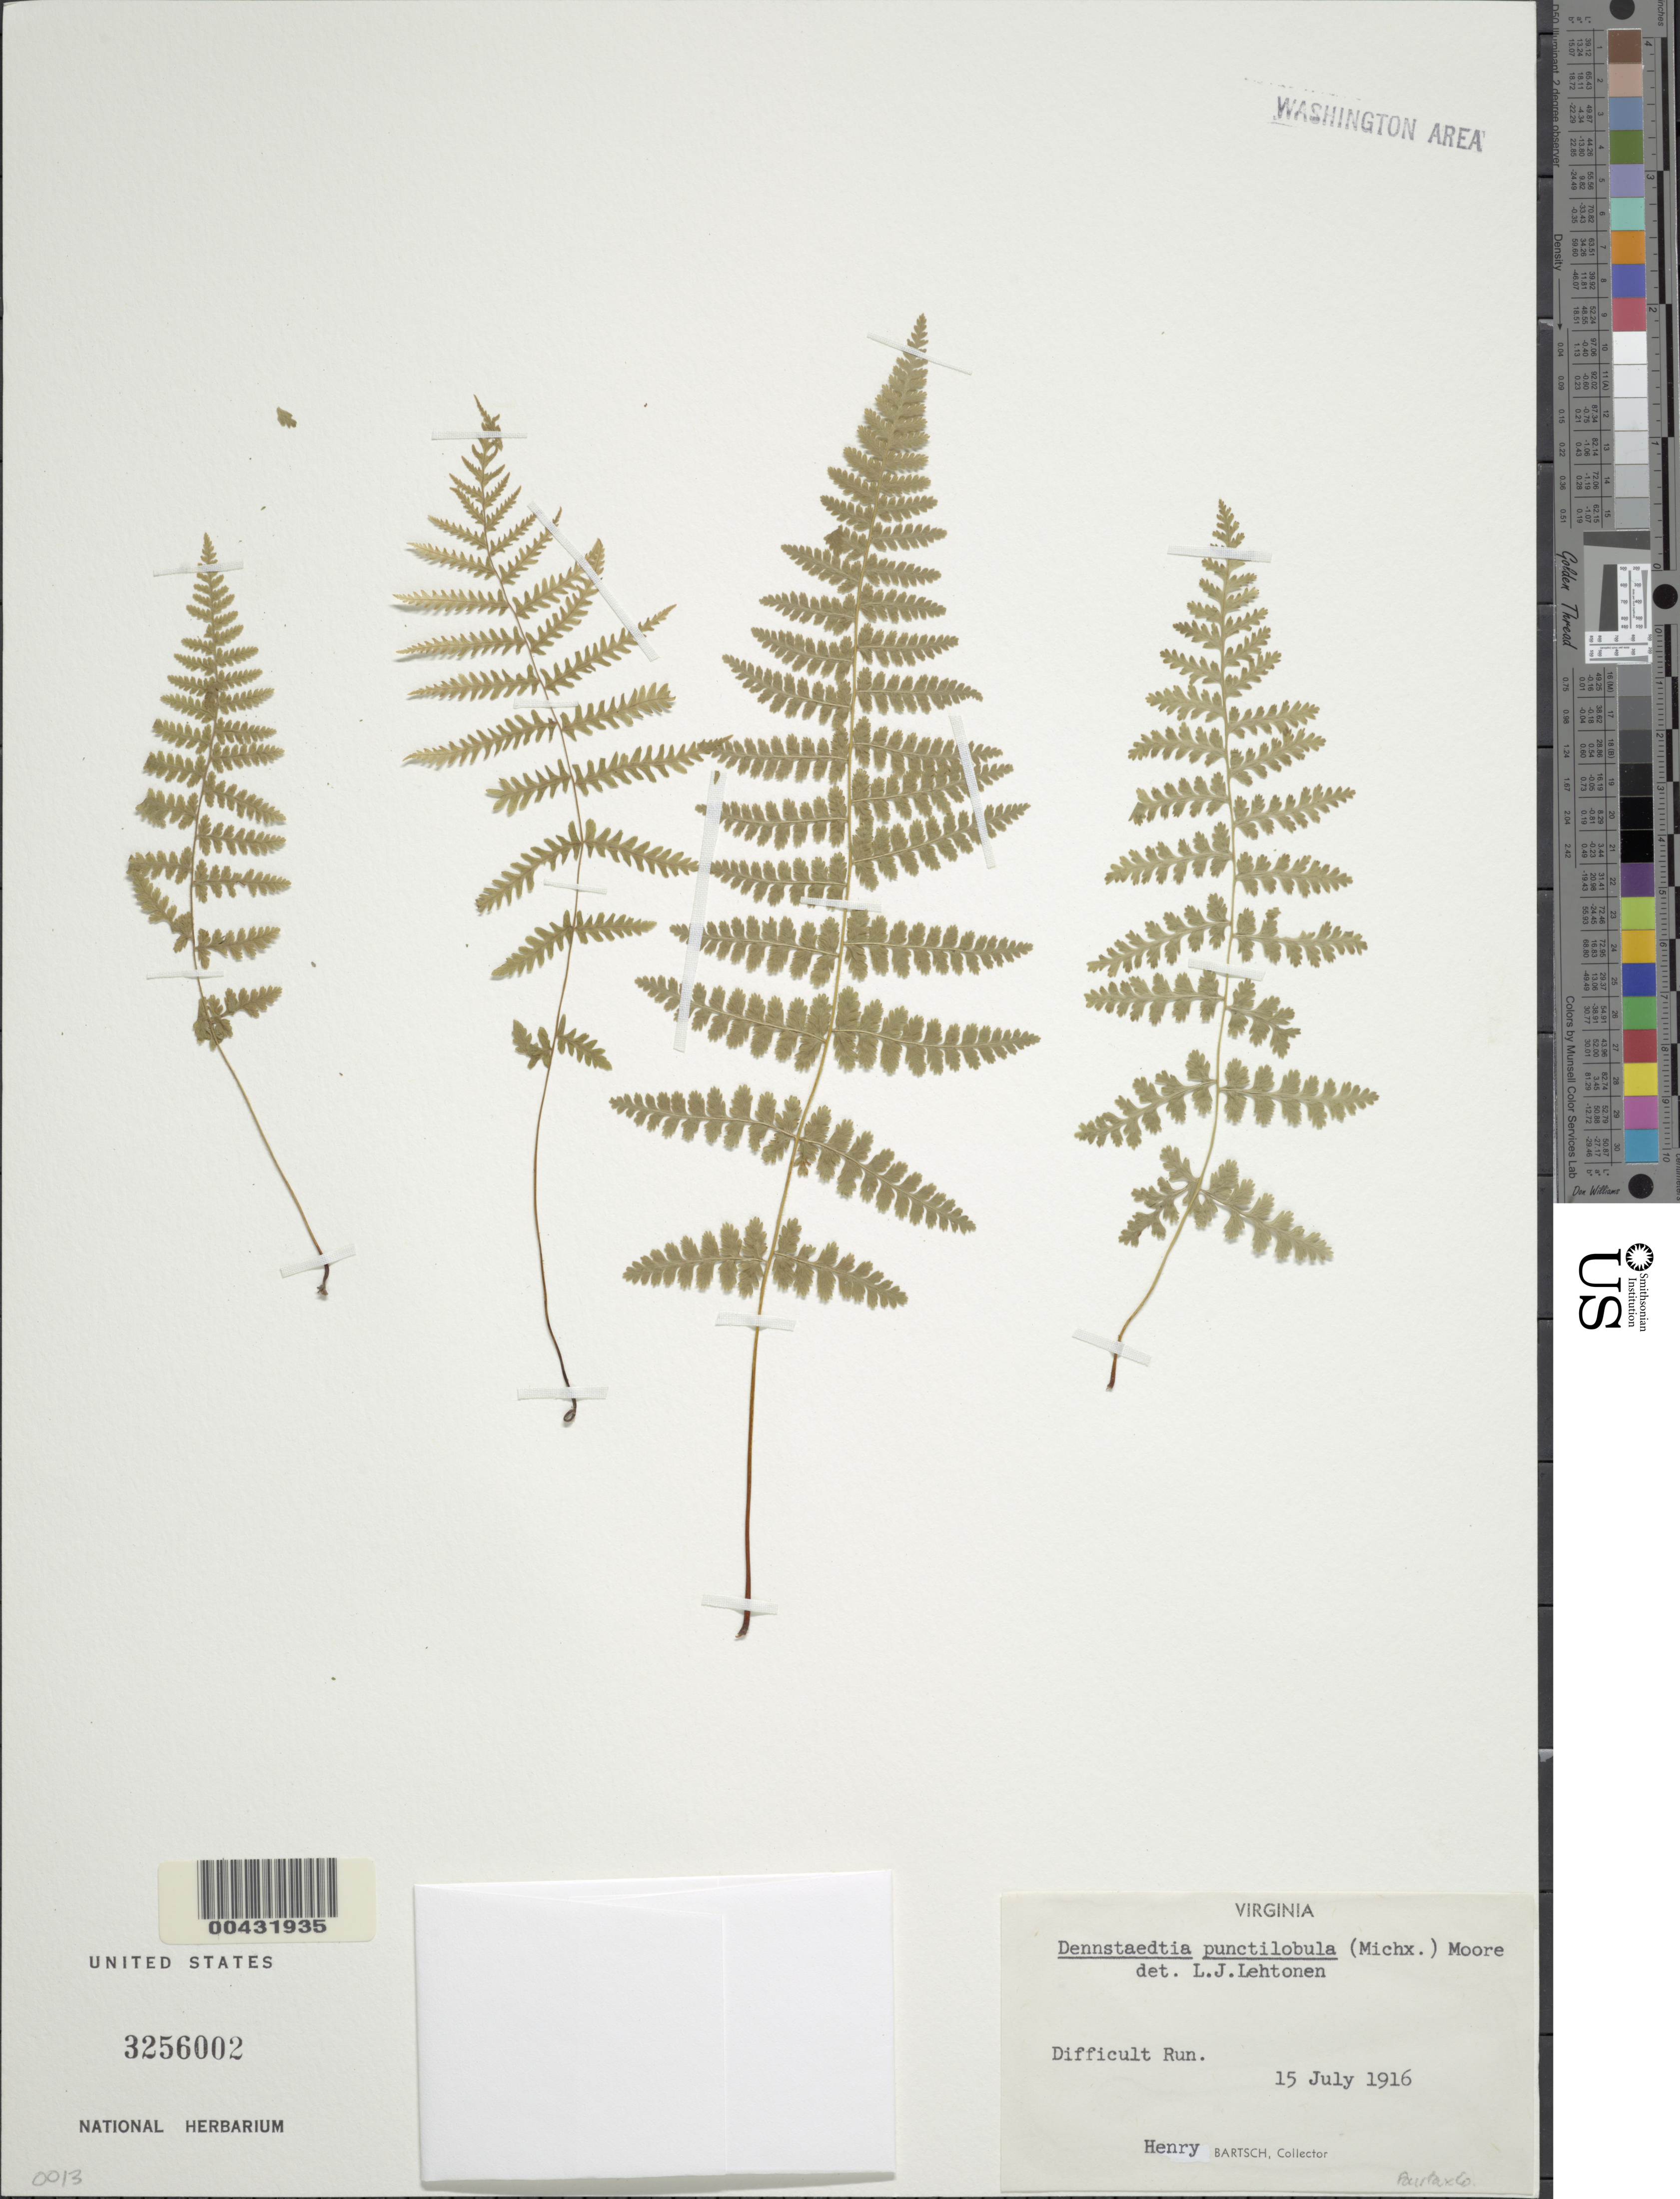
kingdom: Plantae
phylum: Tracheophyta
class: Polypodiopsida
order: Polypodiales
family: Dennstaedtiaceae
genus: Dennstaedtia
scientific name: Dennstaedtia punctilobula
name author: (Michx.) T. Moore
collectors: P. Bartsch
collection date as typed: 15 Jul 1916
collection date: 1916-07-15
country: United States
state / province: Virginia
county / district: Fairfax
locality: Difficult Run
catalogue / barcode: US 3256002